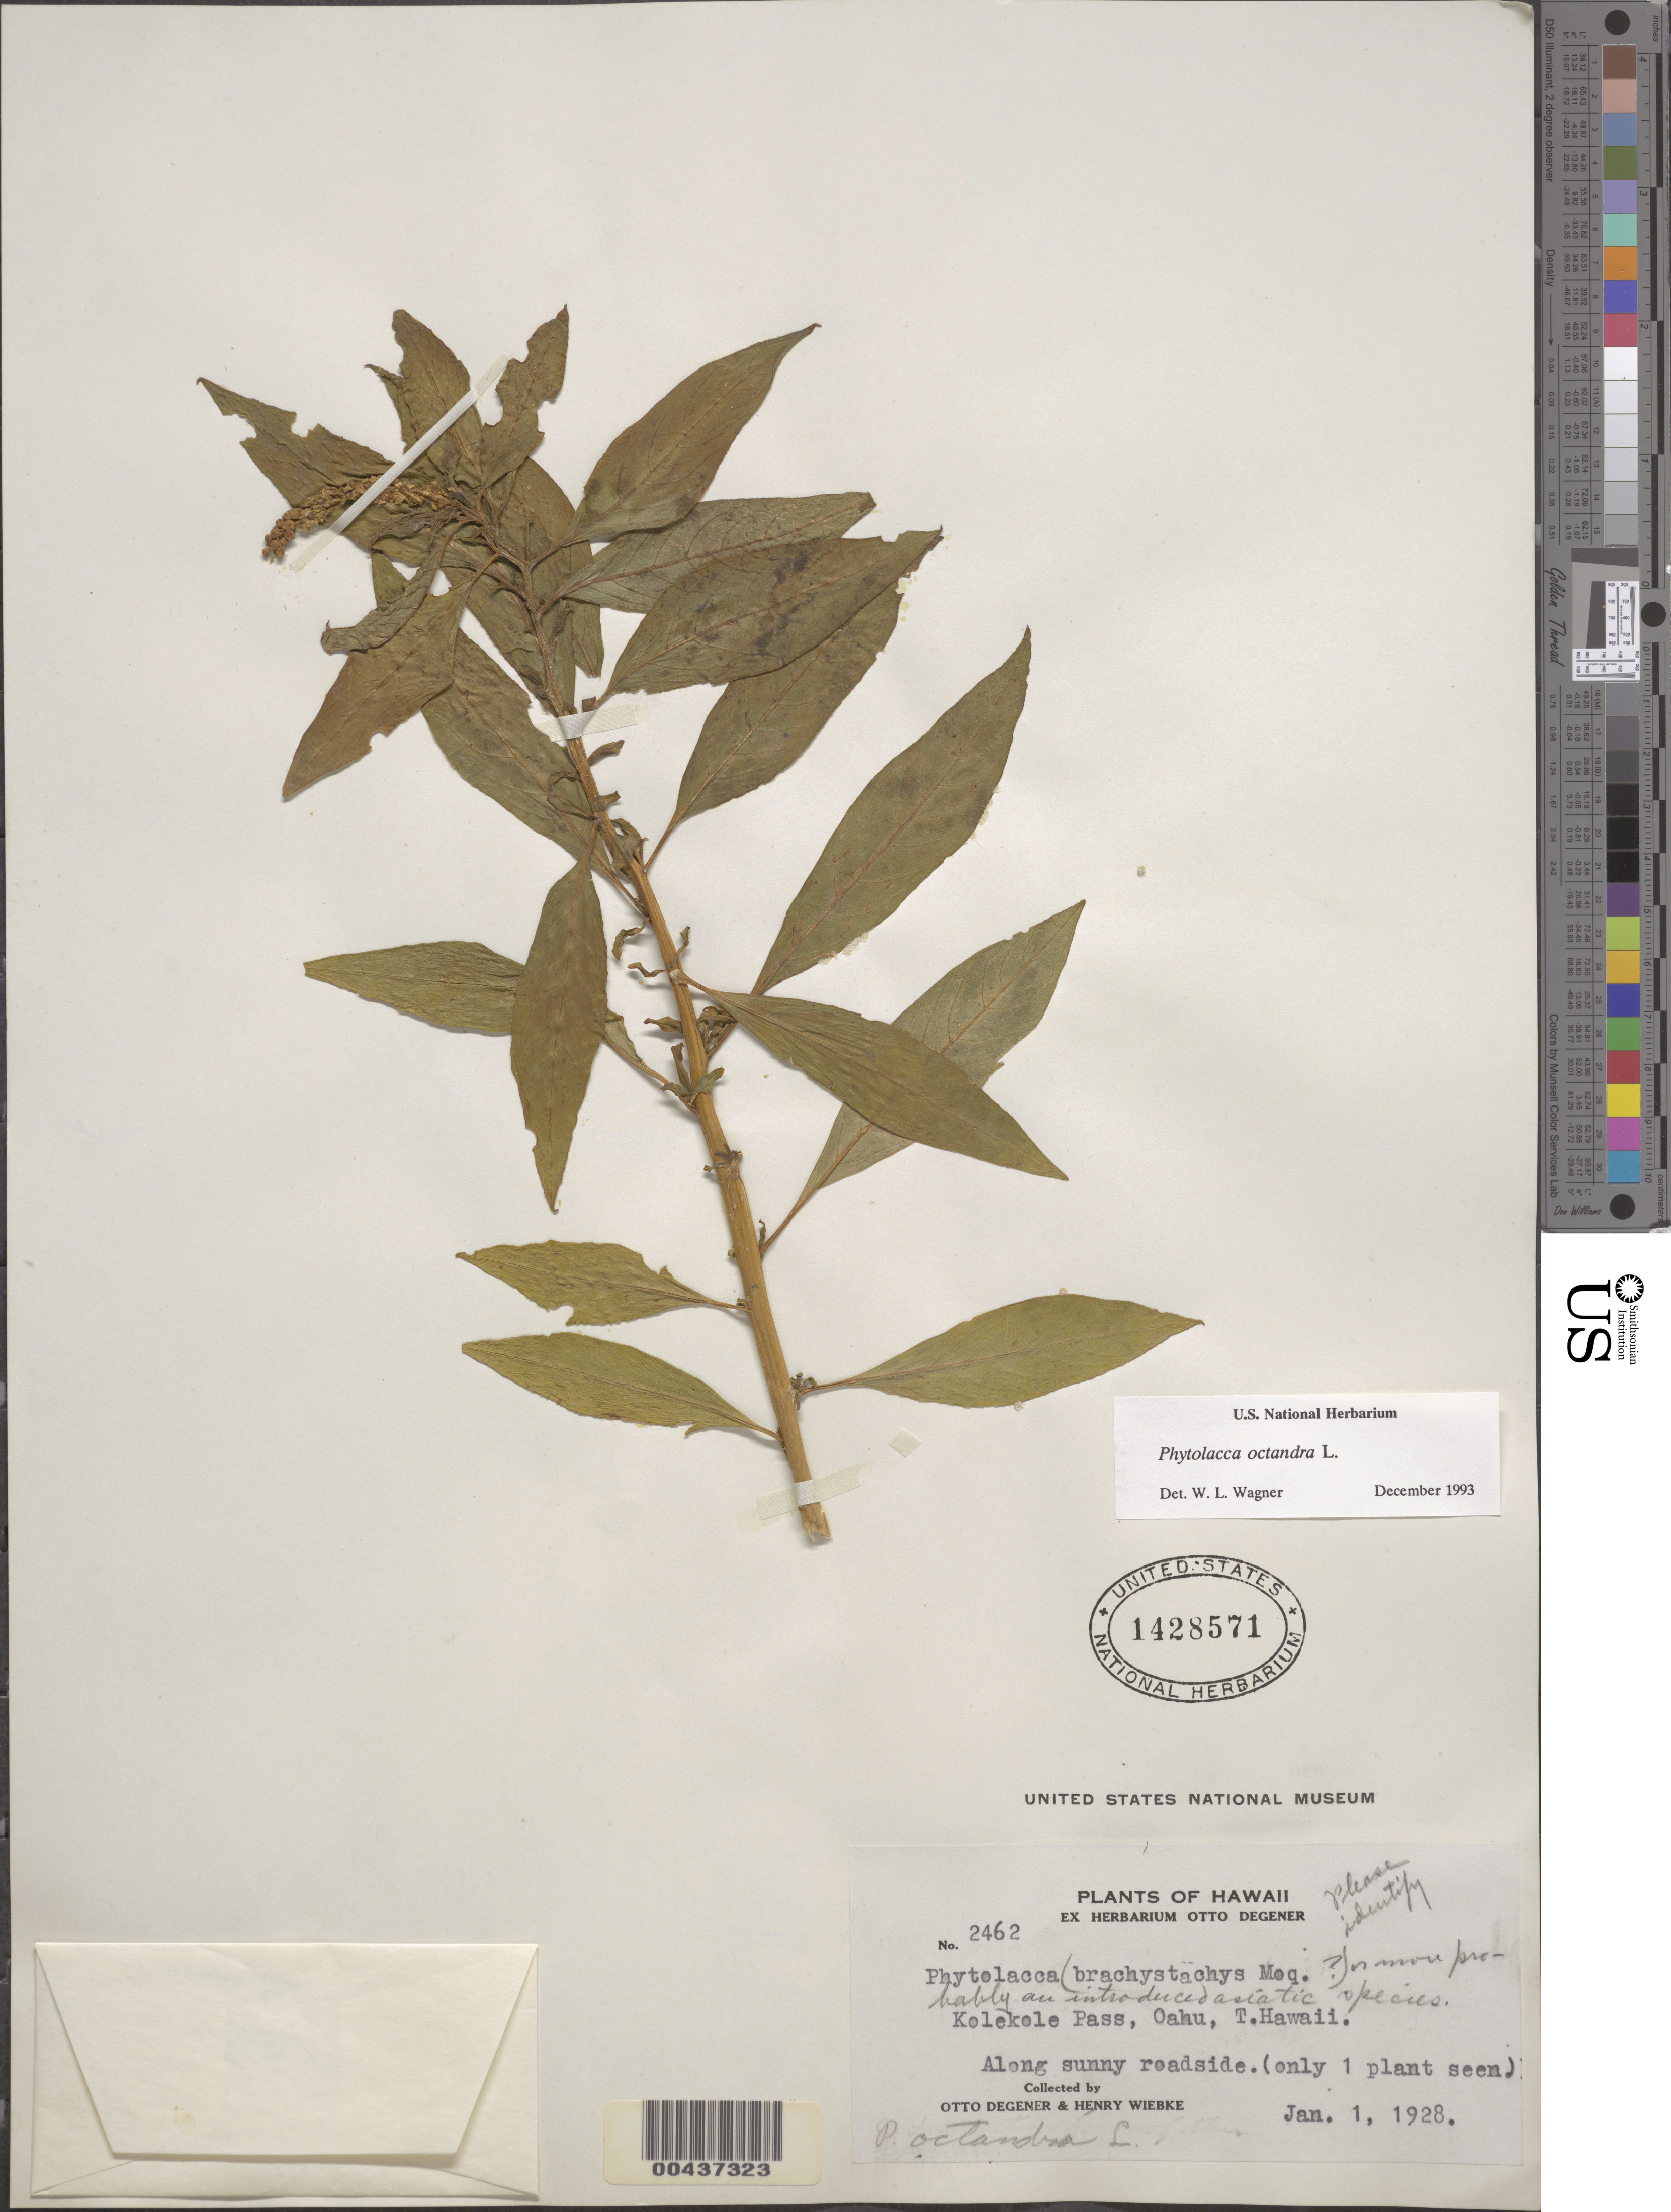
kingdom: Plantae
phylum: Tracheophyta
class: Magnoliopsida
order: Caryophyllales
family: Phytolaccaceae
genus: Phytolacca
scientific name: Phytolacca octandra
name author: L.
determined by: Wagner, W. L., (BOT), Smithsonian Institution - National Museum of Natural History (UNITED STATES)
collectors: O. Degener & H. Wiebke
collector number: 2462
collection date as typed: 1 Jan 1928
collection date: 1928-01-01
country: United States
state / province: Hawaii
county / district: Honolulu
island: Oahu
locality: Kolekole Pass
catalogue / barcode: US 1428571